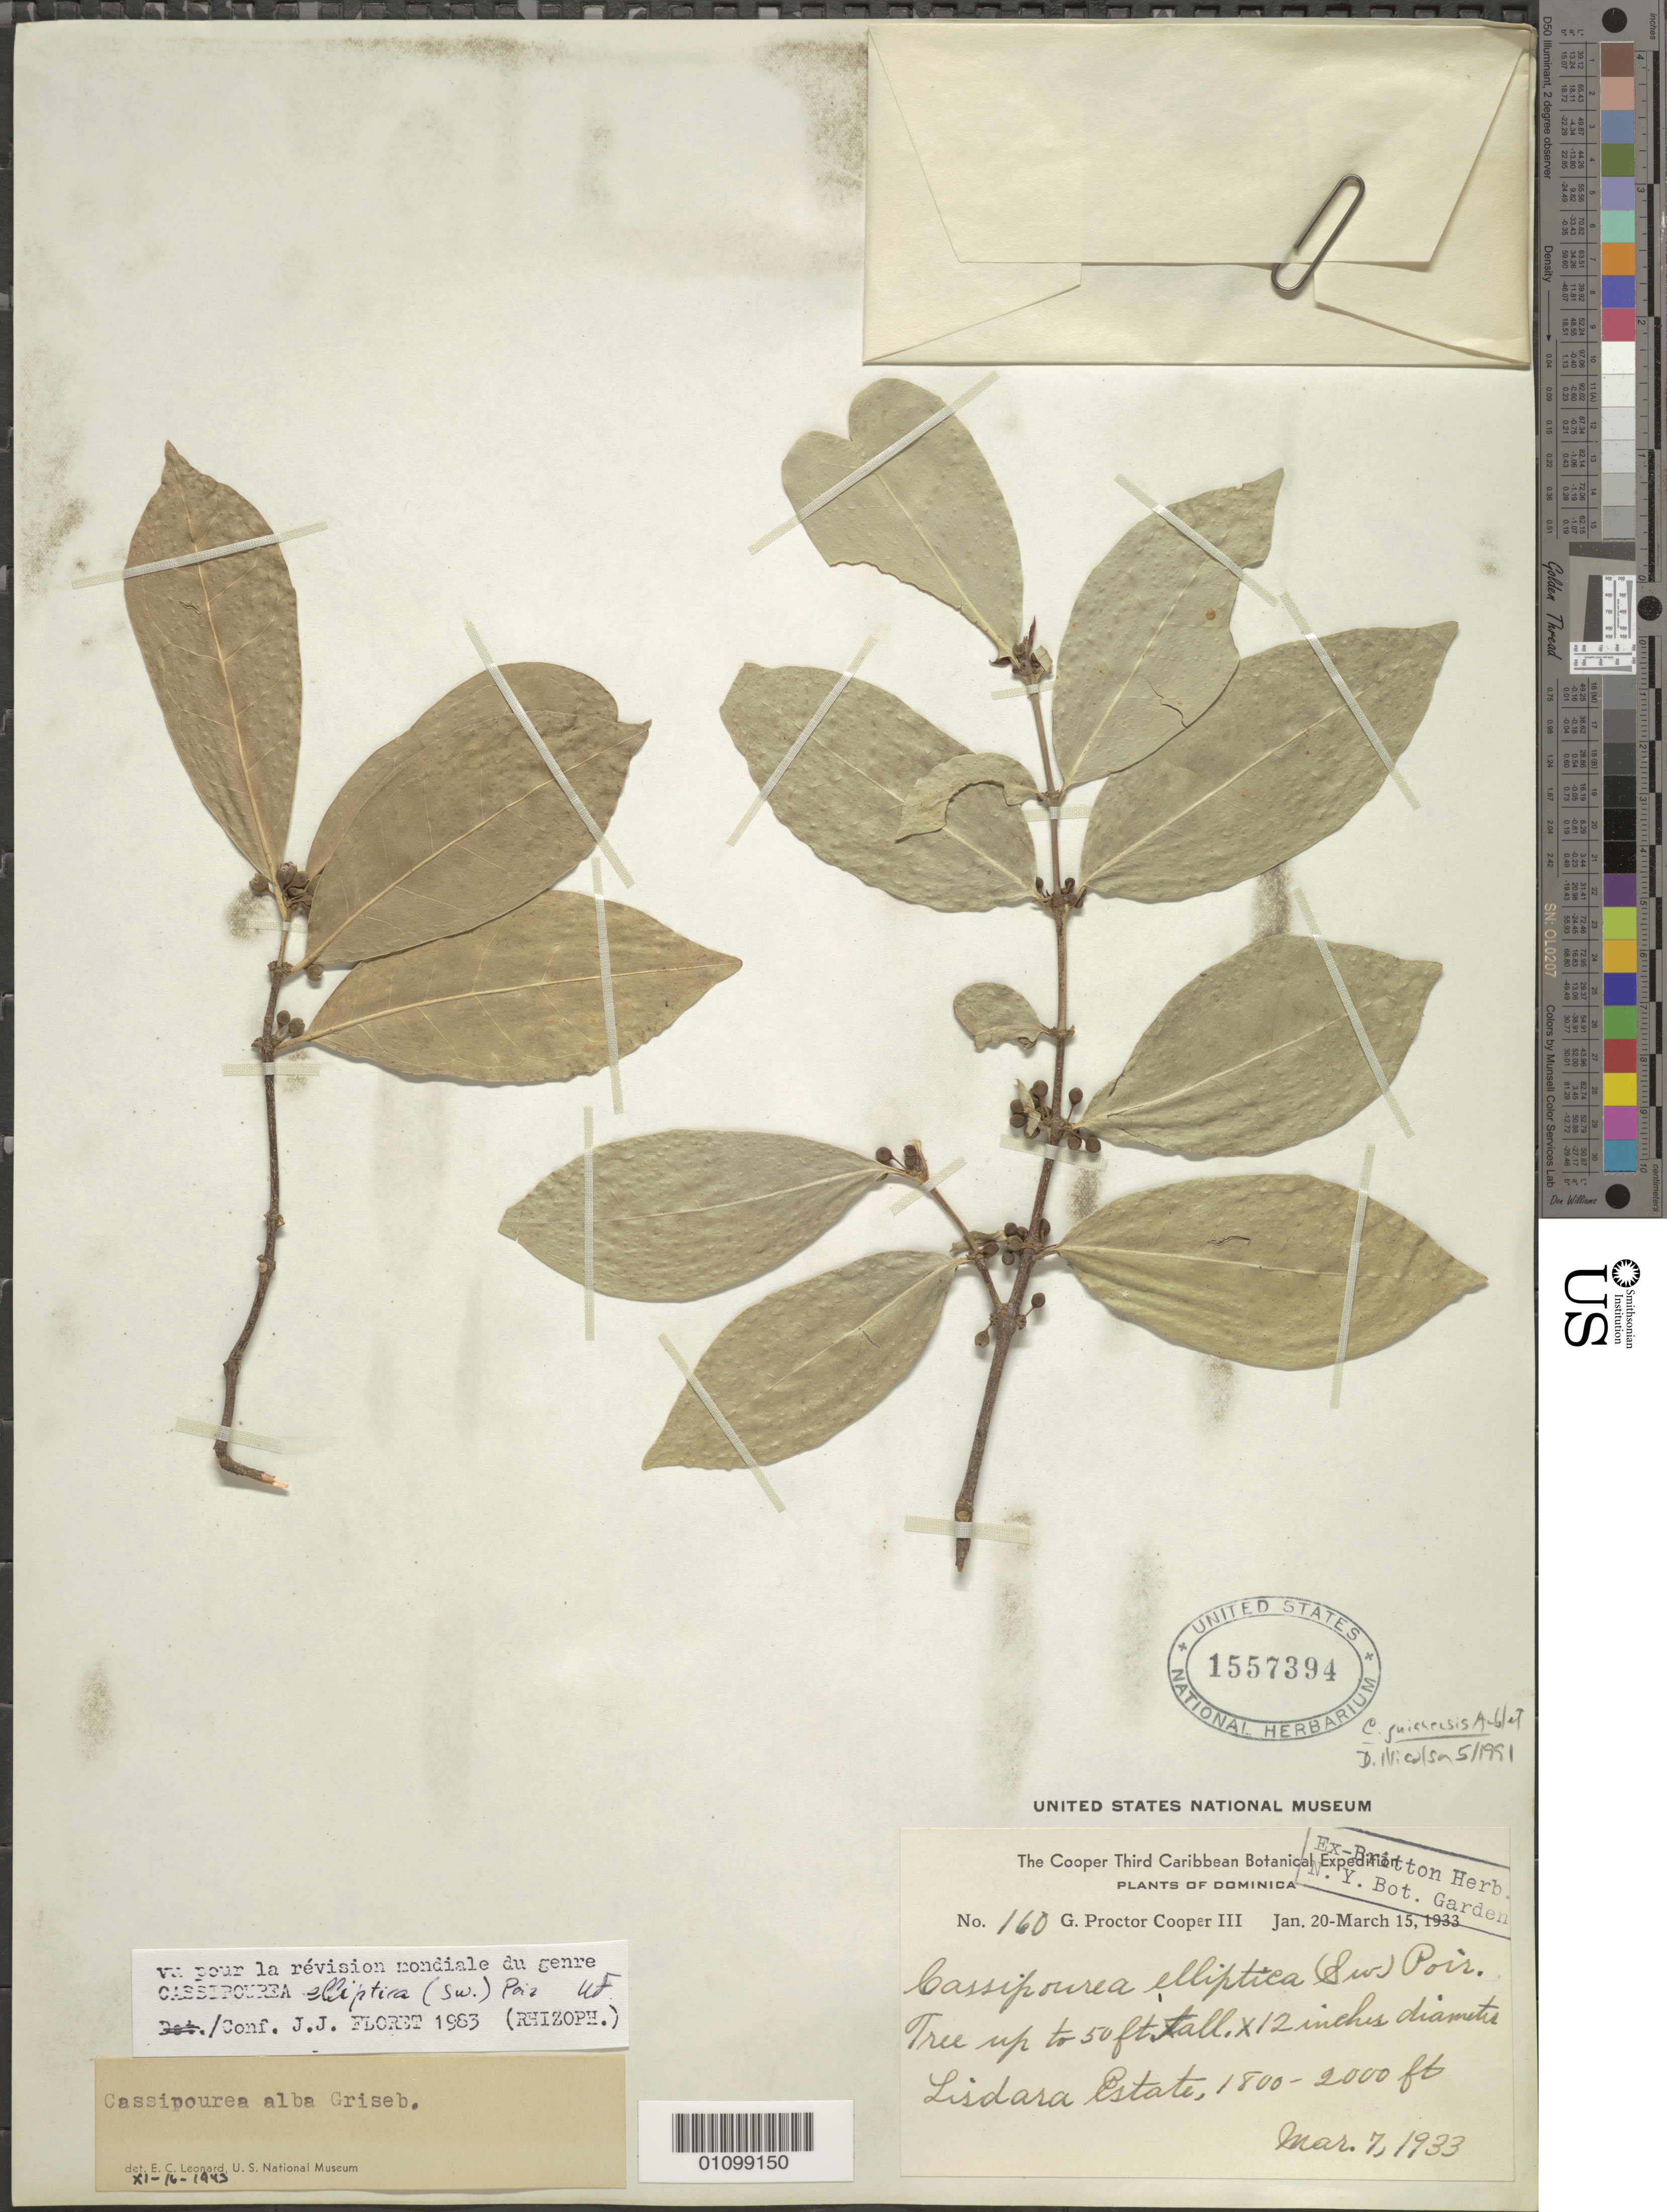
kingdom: Plantae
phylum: Tracheophyta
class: Magnoliopsida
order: Malpighiales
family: Rhizophoraceae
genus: Cassipourea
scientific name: Cassipourea guianensis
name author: Aubl.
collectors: G. Cooper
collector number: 160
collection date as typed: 07 Mar 1933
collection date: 1933-03-07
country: Dominica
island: Dominica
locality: Lisdara Estate.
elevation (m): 549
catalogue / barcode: US 1557394